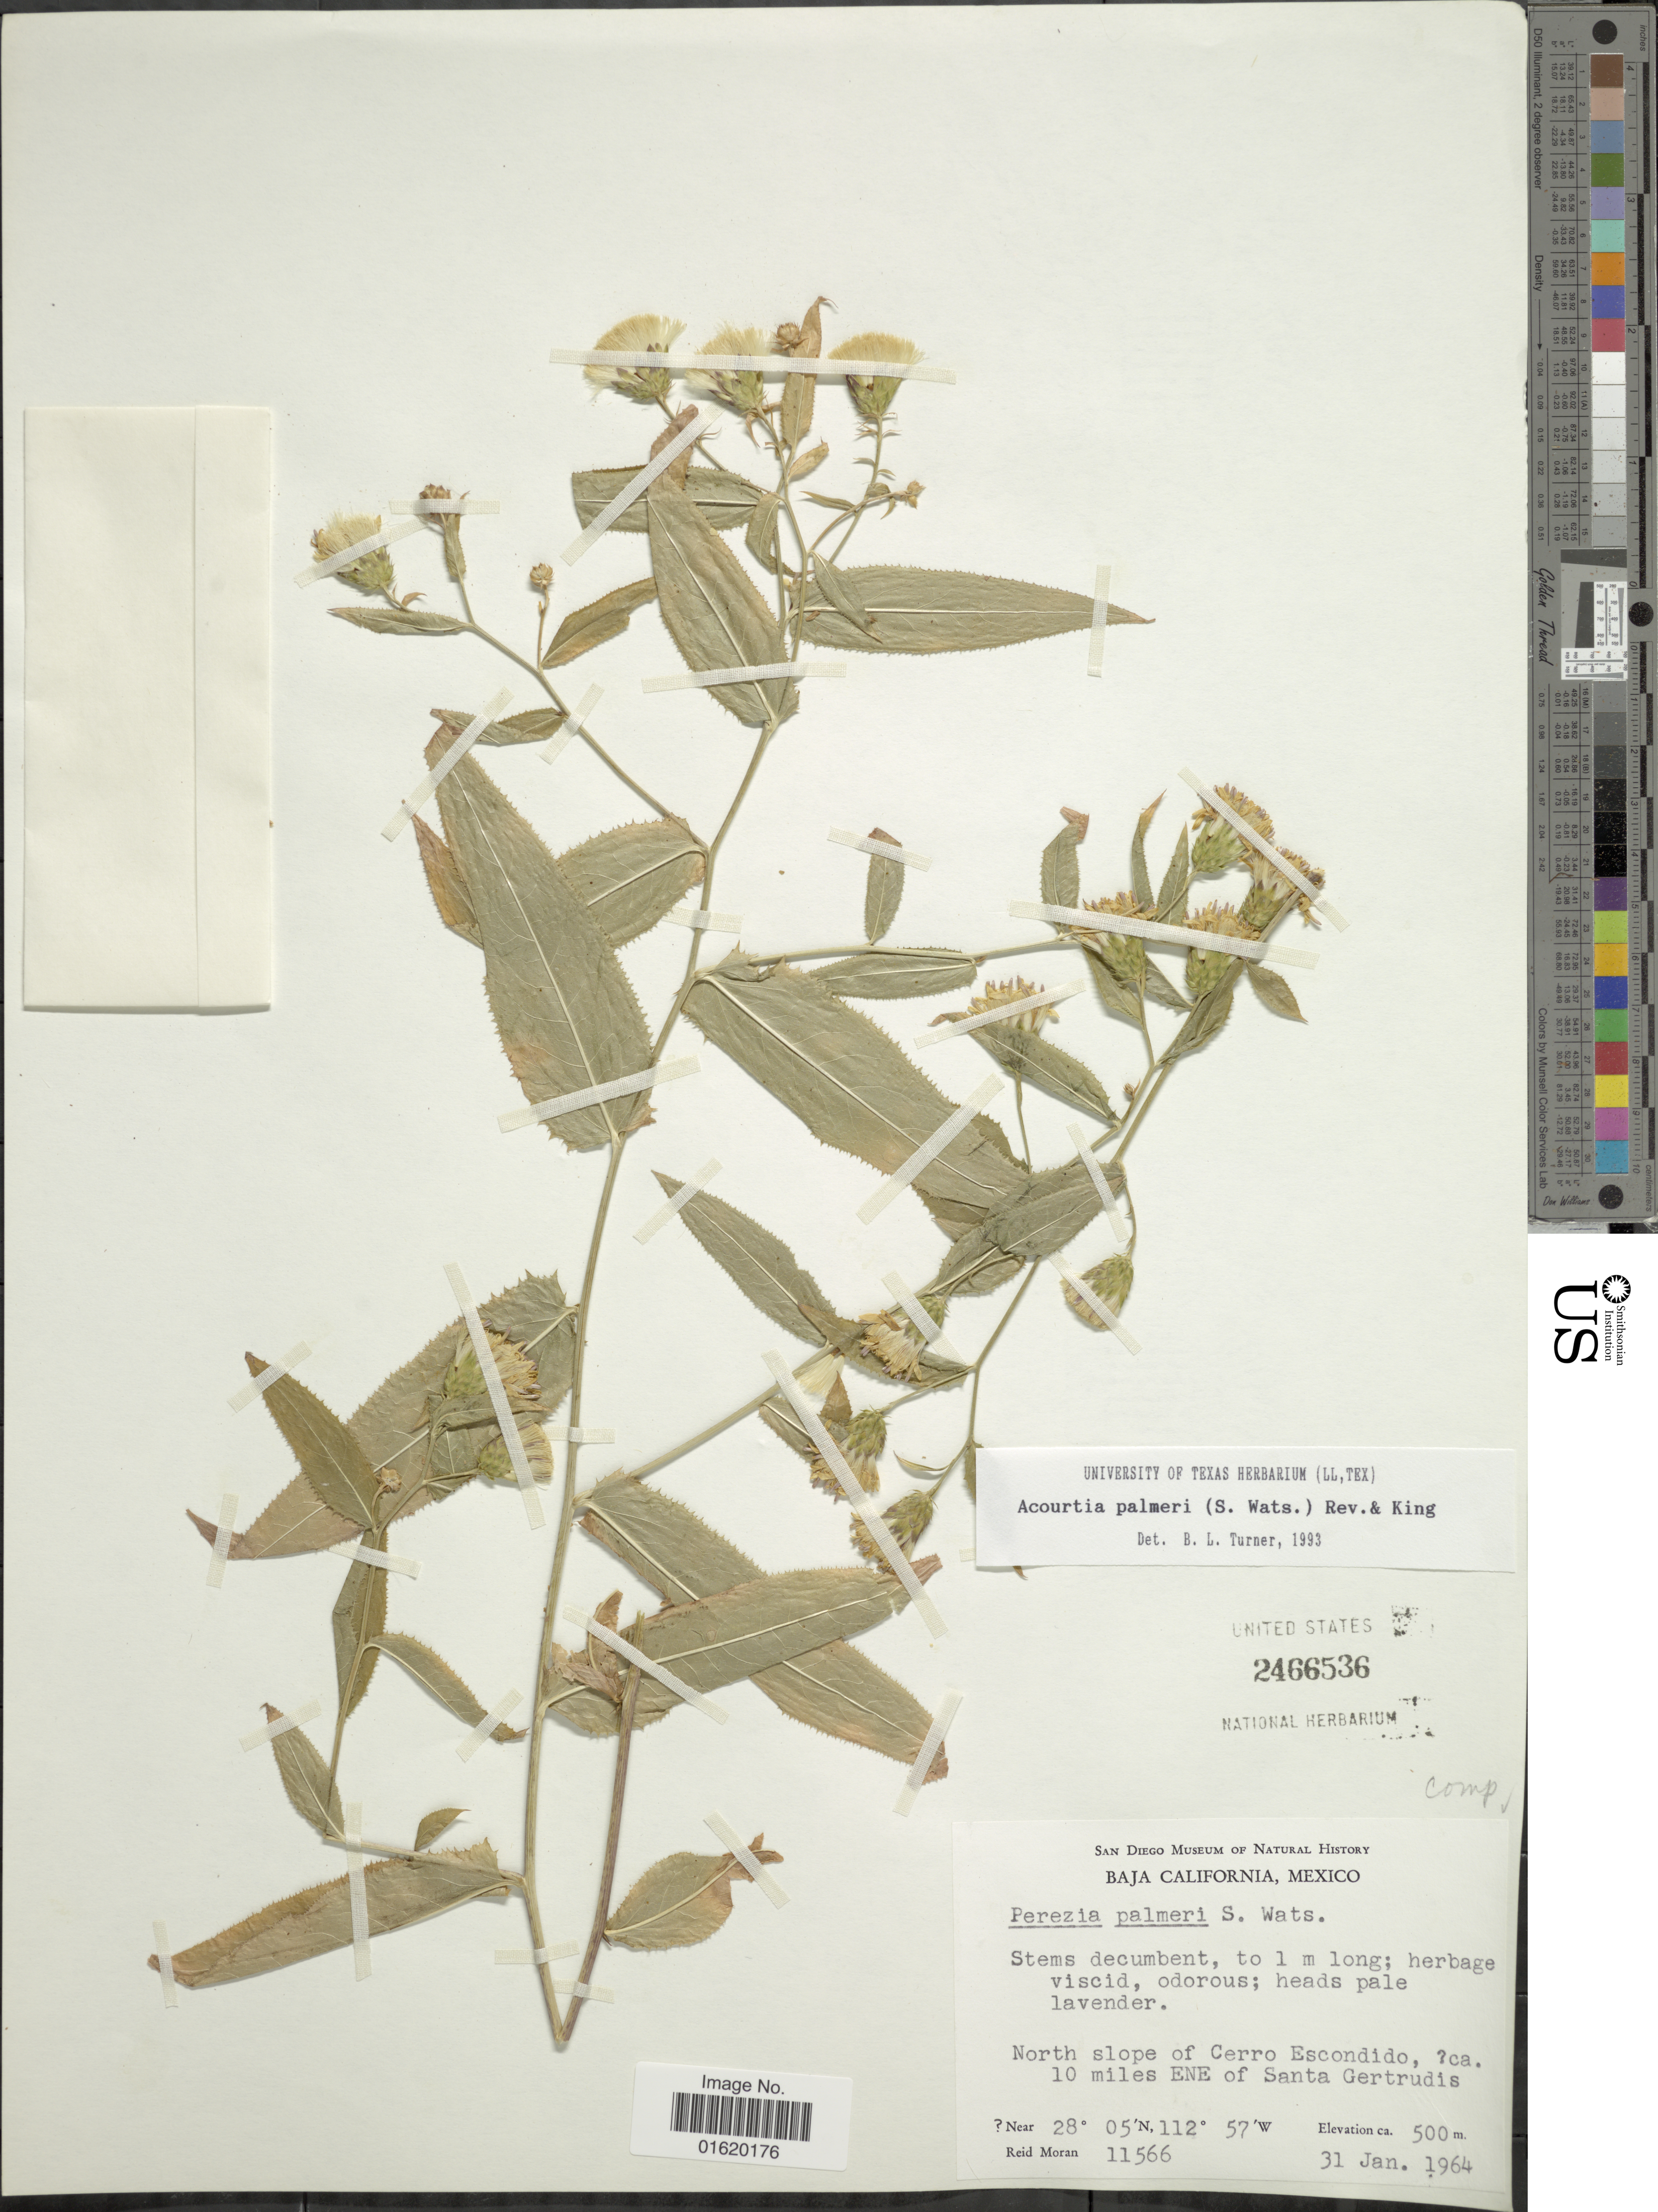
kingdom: Plantae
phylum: Tracheophyta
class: Magnoliopsida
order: Asterales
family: Asteraceae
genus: Acourtia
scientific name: Acourtia palmeri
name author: (S. Watson) Reveal & R.M. King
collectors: R. V. Moran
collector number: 11566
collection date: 1964-01-31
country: Mexico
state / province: Baja California Norte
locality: North slope of Cerro Escondido, ca. 10 miles ENE of Santa Gertrudis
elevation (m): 500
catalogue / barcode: US 2466536